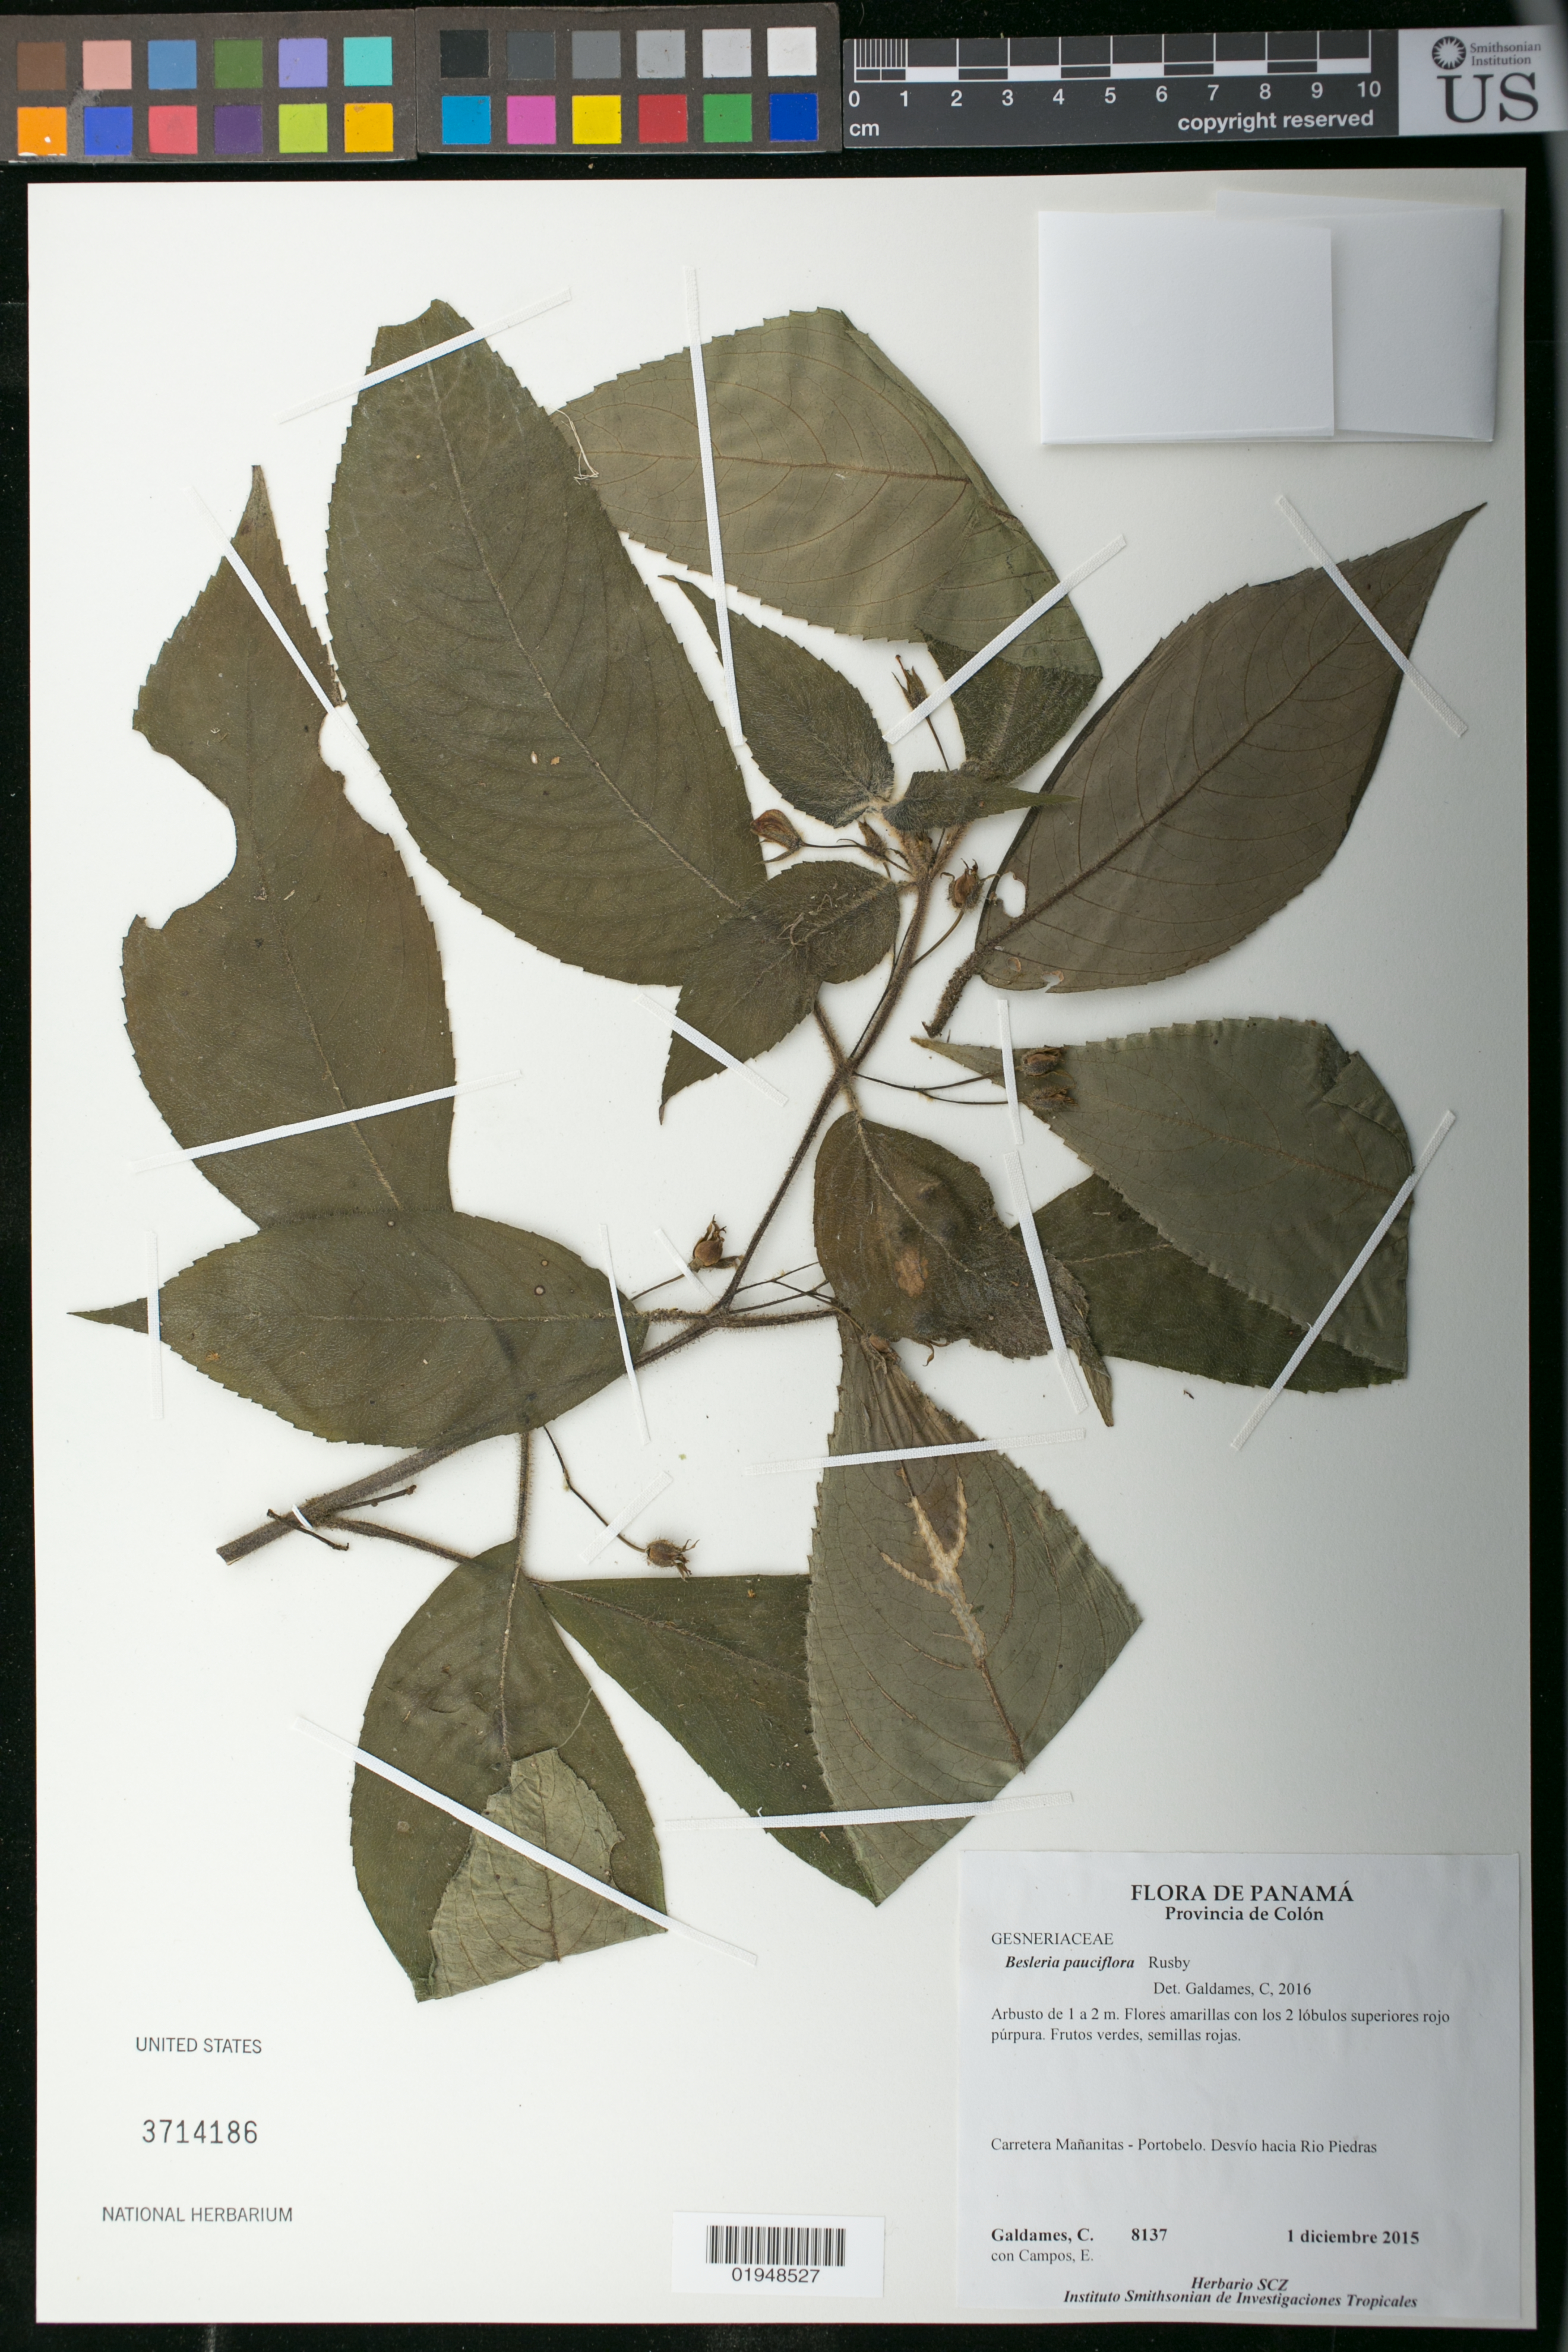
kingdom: Plantae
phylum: Tracheophyta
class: Magnoliopsida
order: Lamiales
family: Gesneriaceae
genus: Besleria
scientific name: Besleria pauciflora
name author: Rusby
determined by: Galdames, C.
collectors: C. Galdames & E. Campos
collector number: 8137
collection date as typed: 1 diciembre 2015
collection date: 2015-12-01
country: Panama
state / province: Colón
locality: Carretera Mananitas - Portobelo, Desvio hacia Rio Piedras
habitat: arbusto de 1 a 2 m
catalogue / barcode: US 3714186